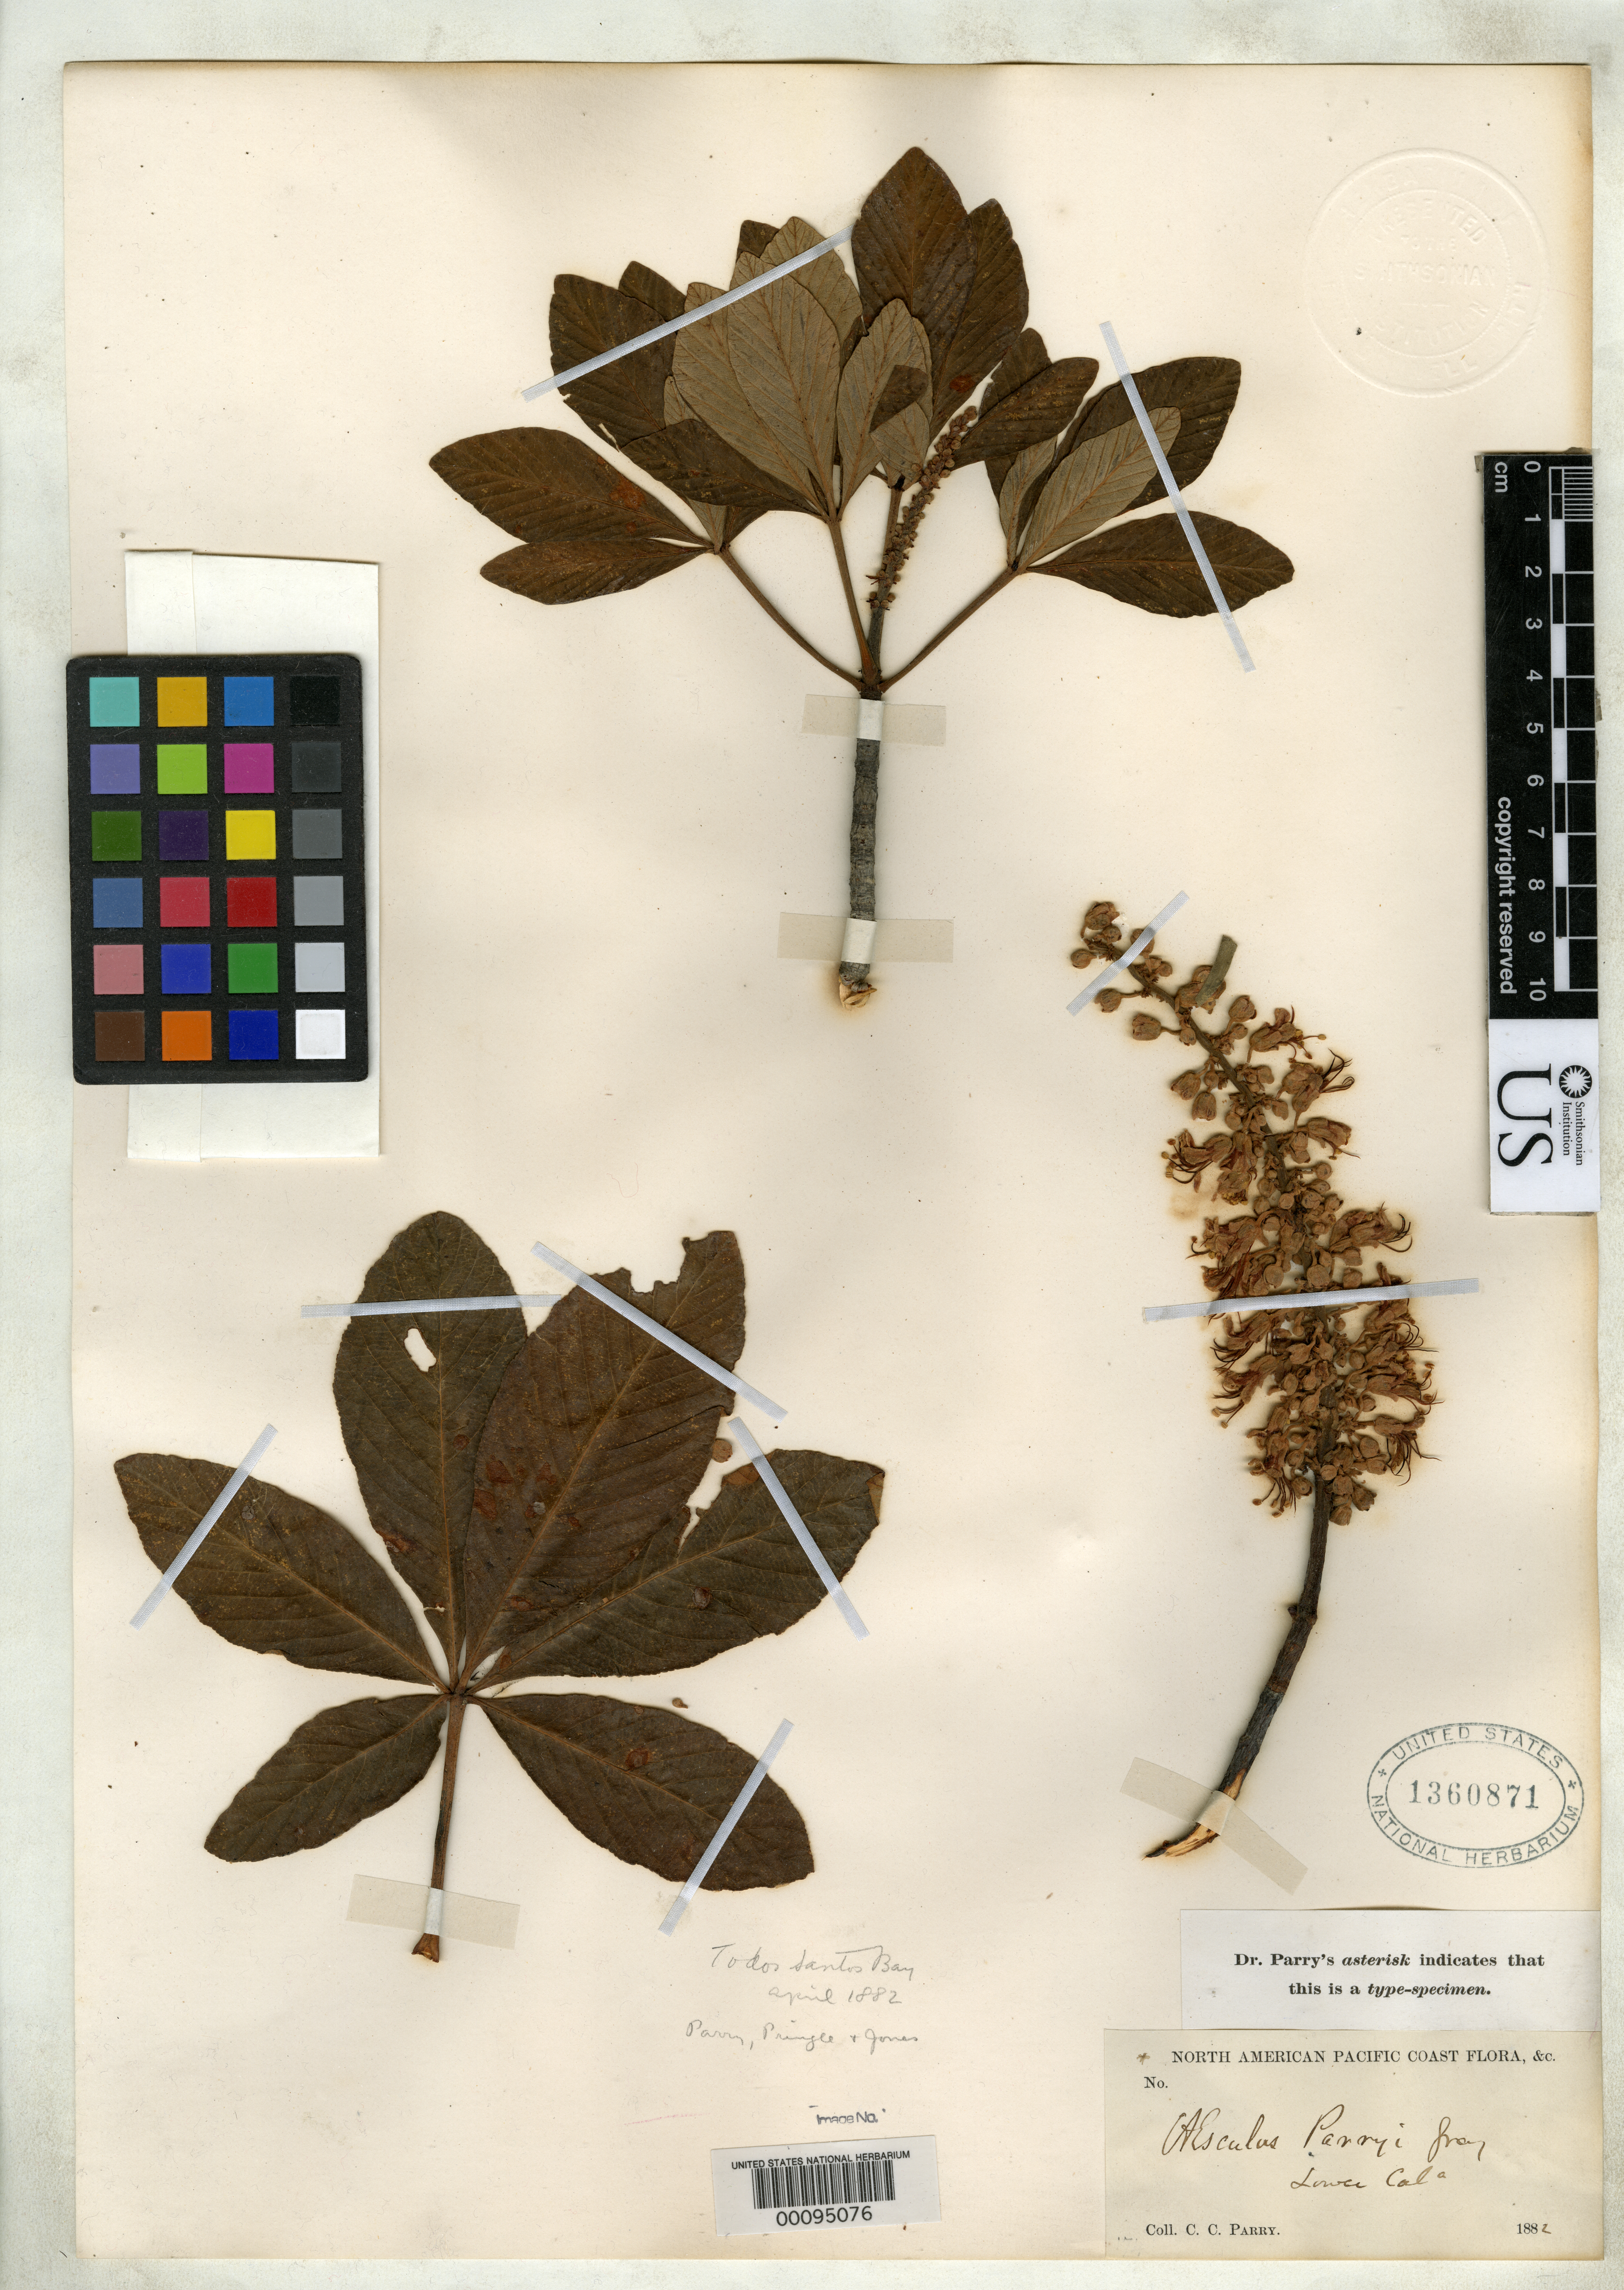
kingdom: Plantae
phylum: Tracheophyta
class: Magnoliopsida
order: Sapindales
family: Sapindaceae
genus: Aesculus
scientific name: Aesculus parryi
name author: A. Gray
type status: Isotype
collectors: C. C. Parry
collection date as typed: Apr 1882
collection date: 1882-04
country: Mexico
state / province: Baja California Norte / Baja California Sur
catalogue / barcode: US 1360871